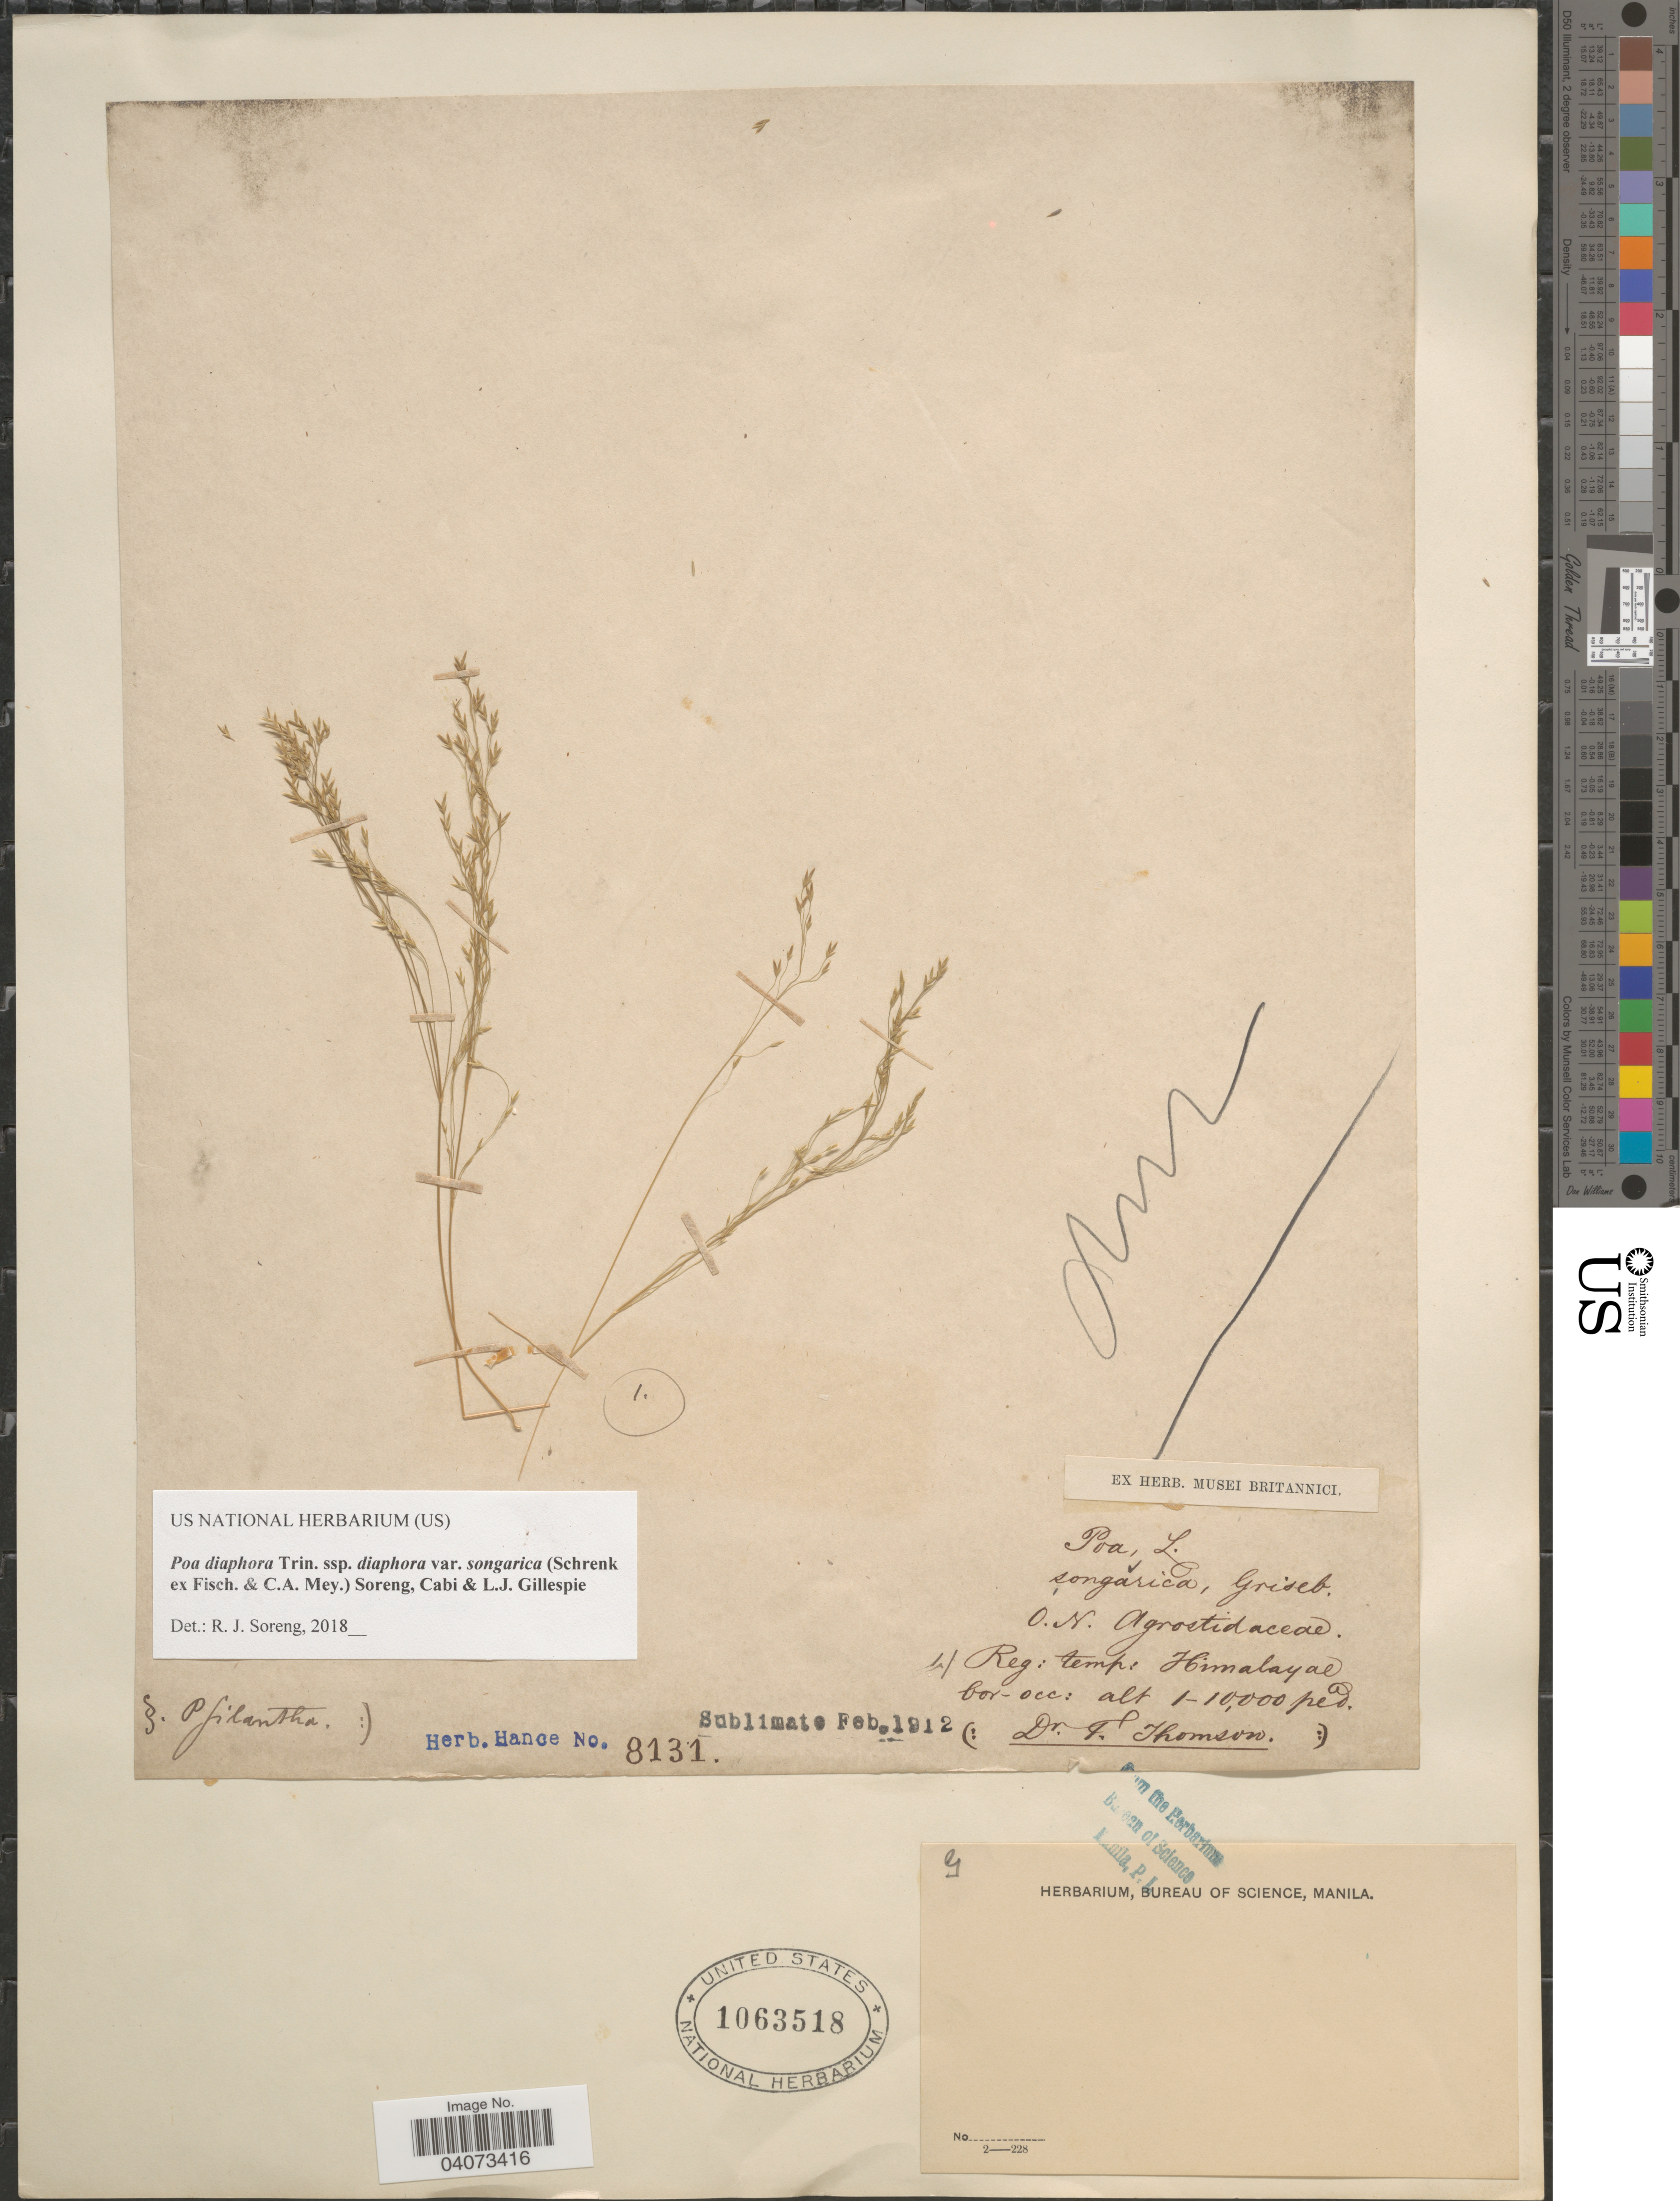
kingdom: Plantae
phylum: Tracheophyta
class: Liliopsida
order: Poales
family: Poaceae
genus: Poa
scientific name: Poa diaphora subsp. diaphora var. songarica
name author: (Schrenk ex Fisch. & C.A. Mey.) Soreng et al.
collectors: T. Thomson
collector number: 4*?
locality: Reg: temp: Himalaya bor-occ.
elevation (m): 305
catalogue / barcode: US 1063518